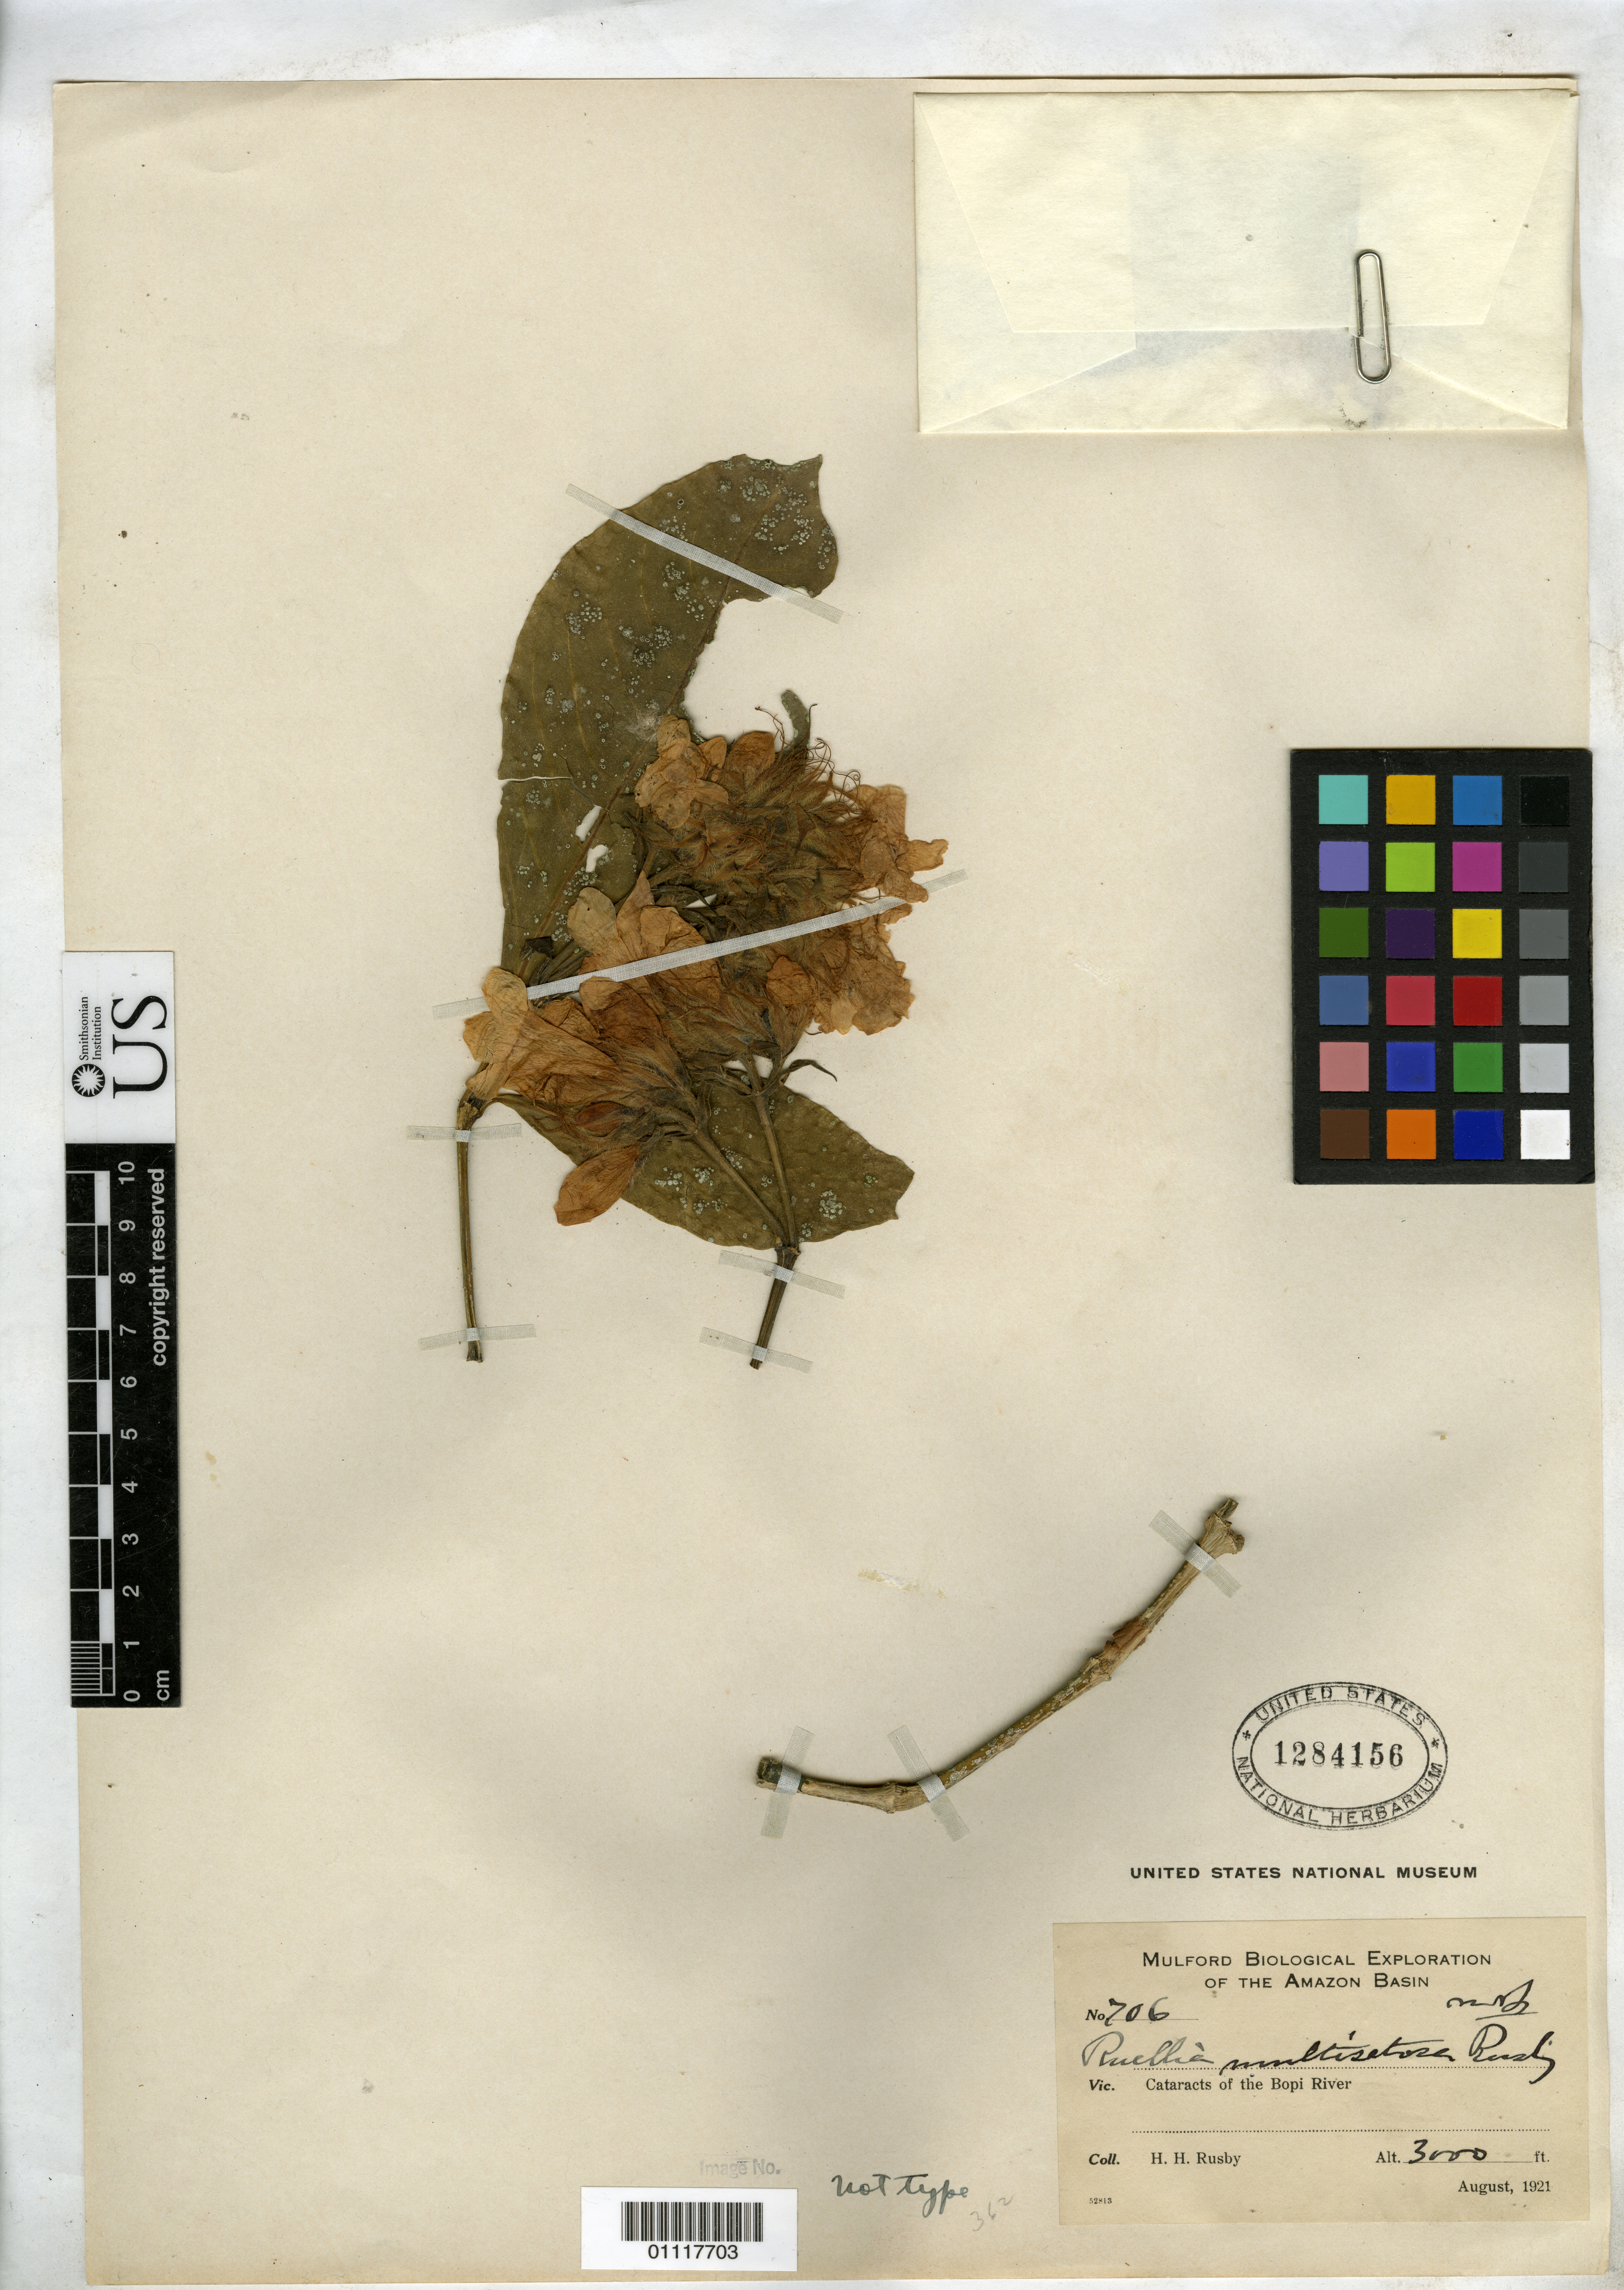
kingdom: Plantae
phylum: Tracheophyta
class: Magnoliopsida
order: Lamiales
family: Acanthaceae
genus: Ruellia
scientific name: Ruellia multisetosa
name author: Rusby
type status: Syntype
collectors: H. H. Rusby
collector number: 706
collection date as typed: August, 1921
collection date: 1921-08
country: Bolivia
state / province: La Paz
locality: Cataracts of the Bopi River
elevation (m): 914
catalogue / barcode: US 1284156